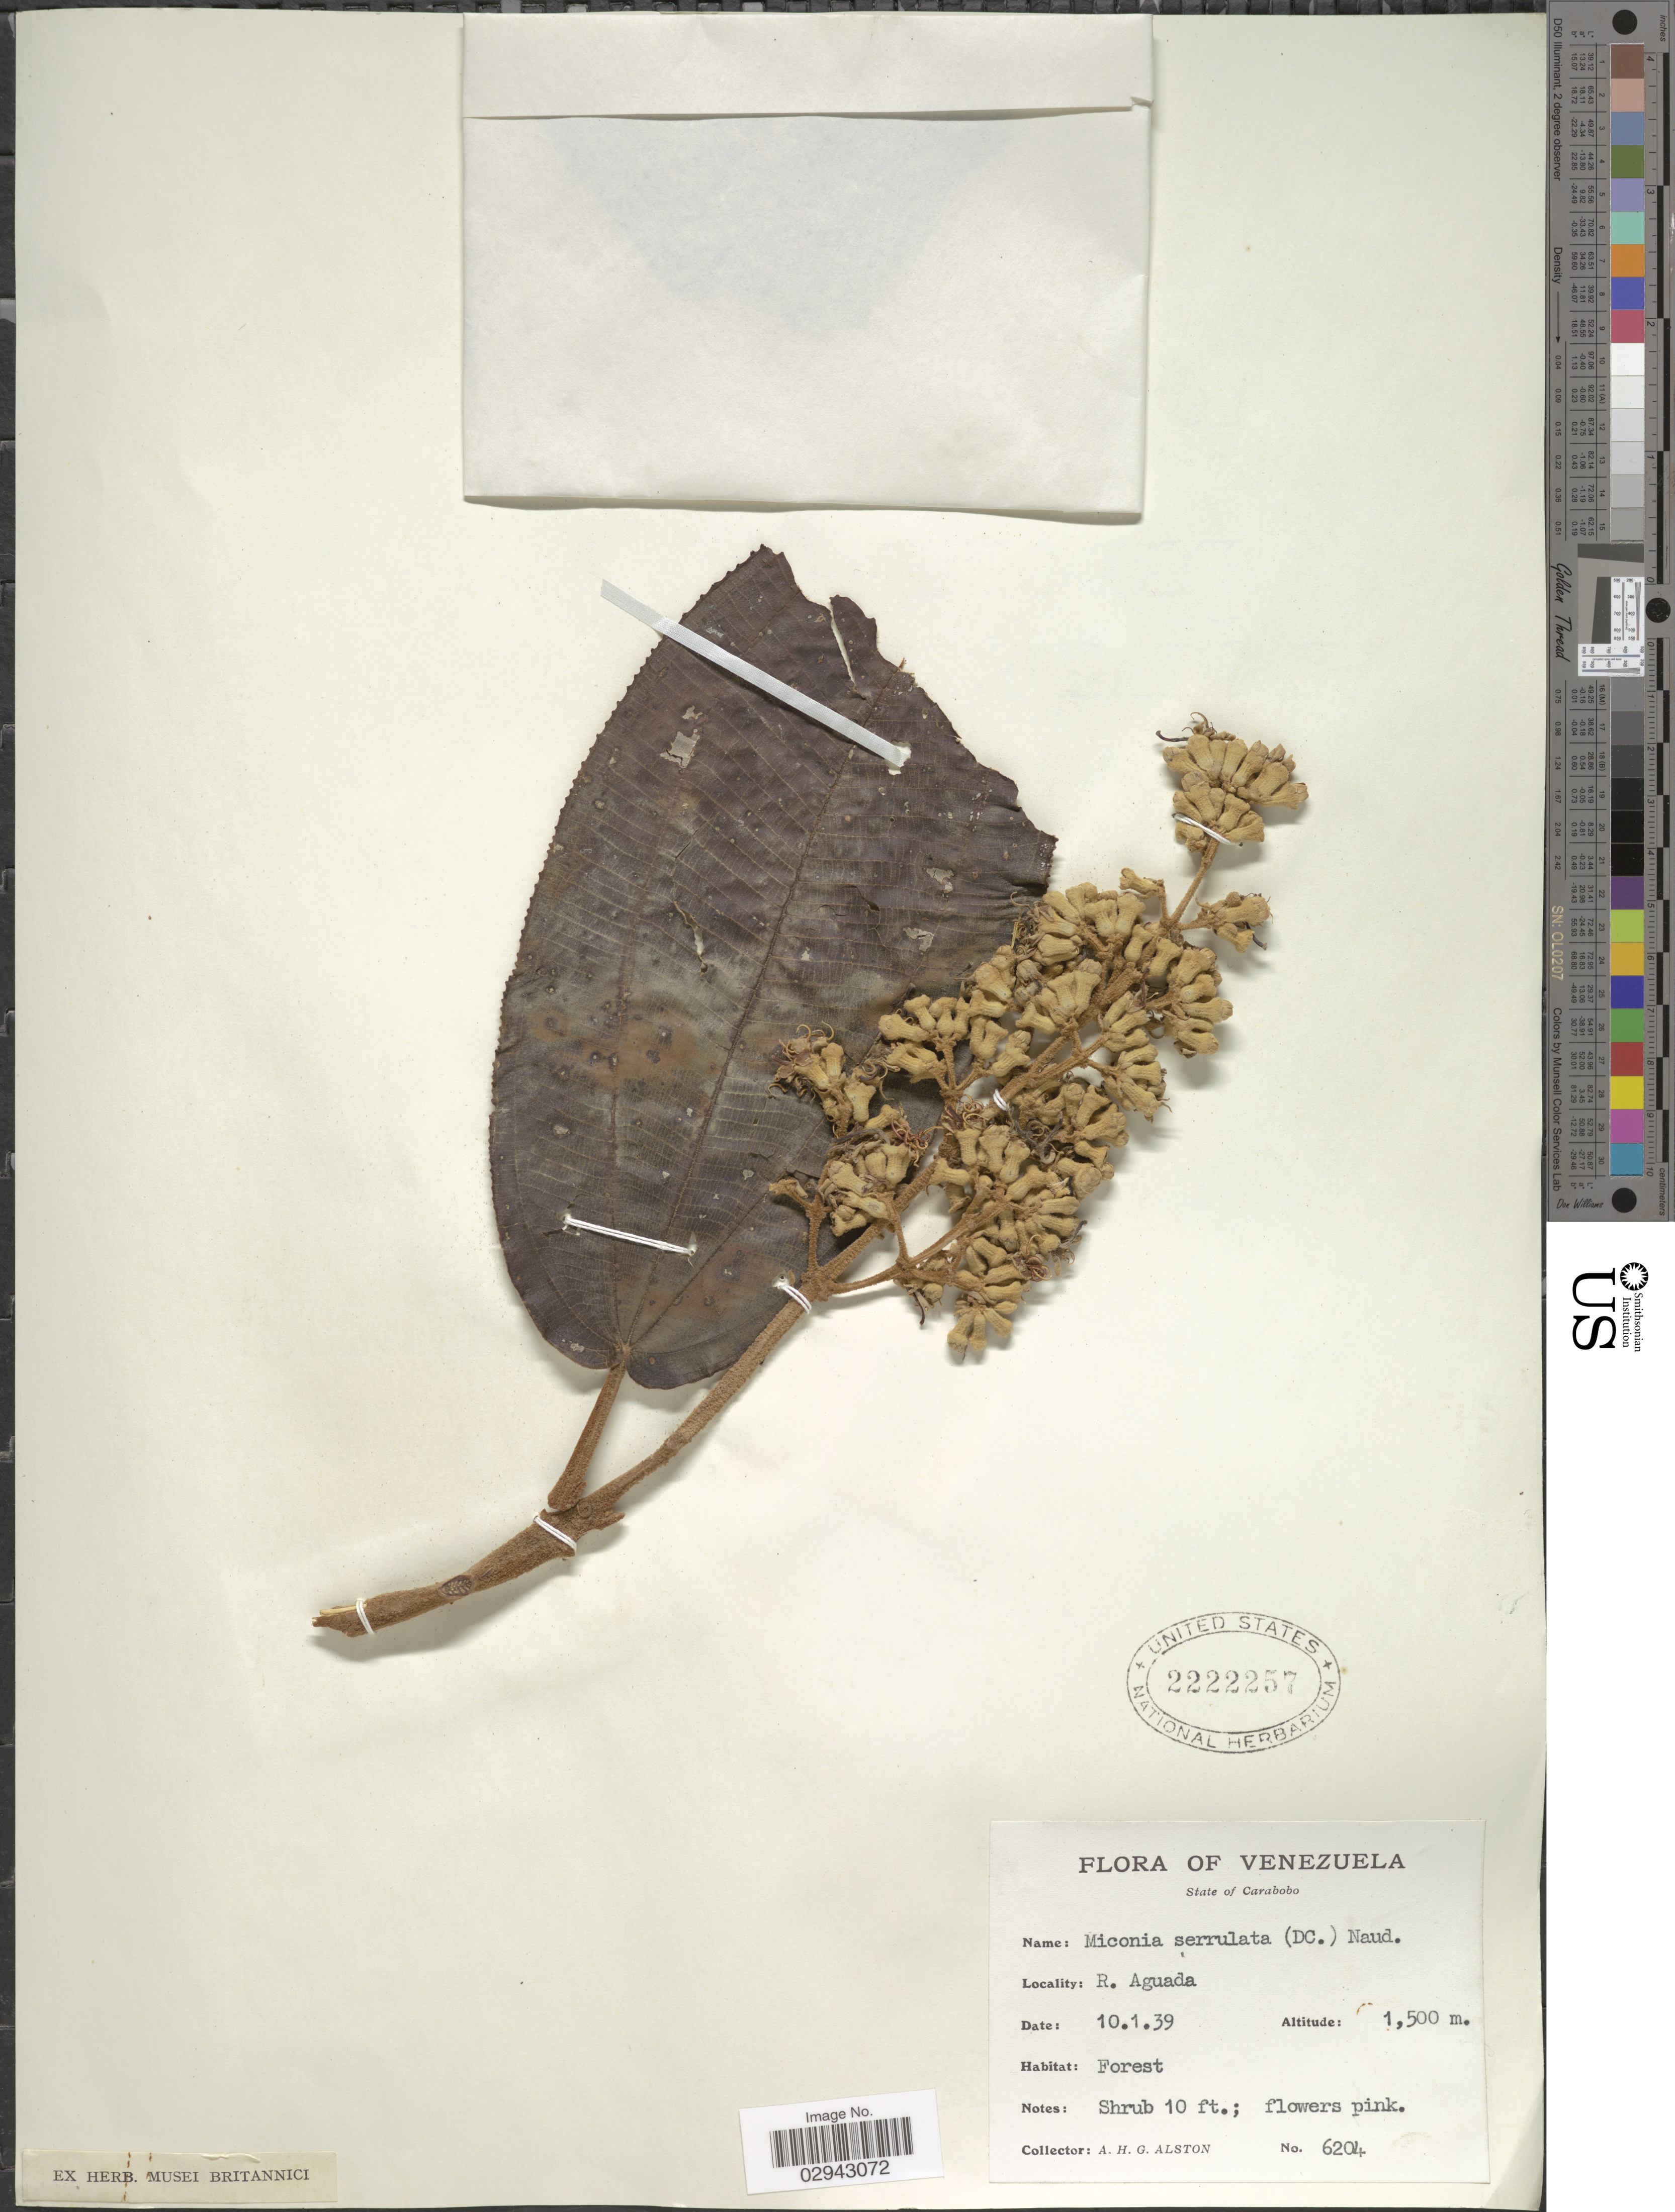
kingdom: Plantae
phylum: Tracheophyta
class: Magnoliopsida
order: Myrtales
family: Melastomataceae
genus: Miconia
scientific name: Miconia serrulata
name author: (DC.) Naudin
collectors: A. H. Alston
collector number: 6204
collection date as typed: Transcribed d/m/y: 10/1/39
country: Venezuela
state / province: Carabobo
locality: R. Aguada.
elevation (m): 1500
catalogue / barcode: US 2222257